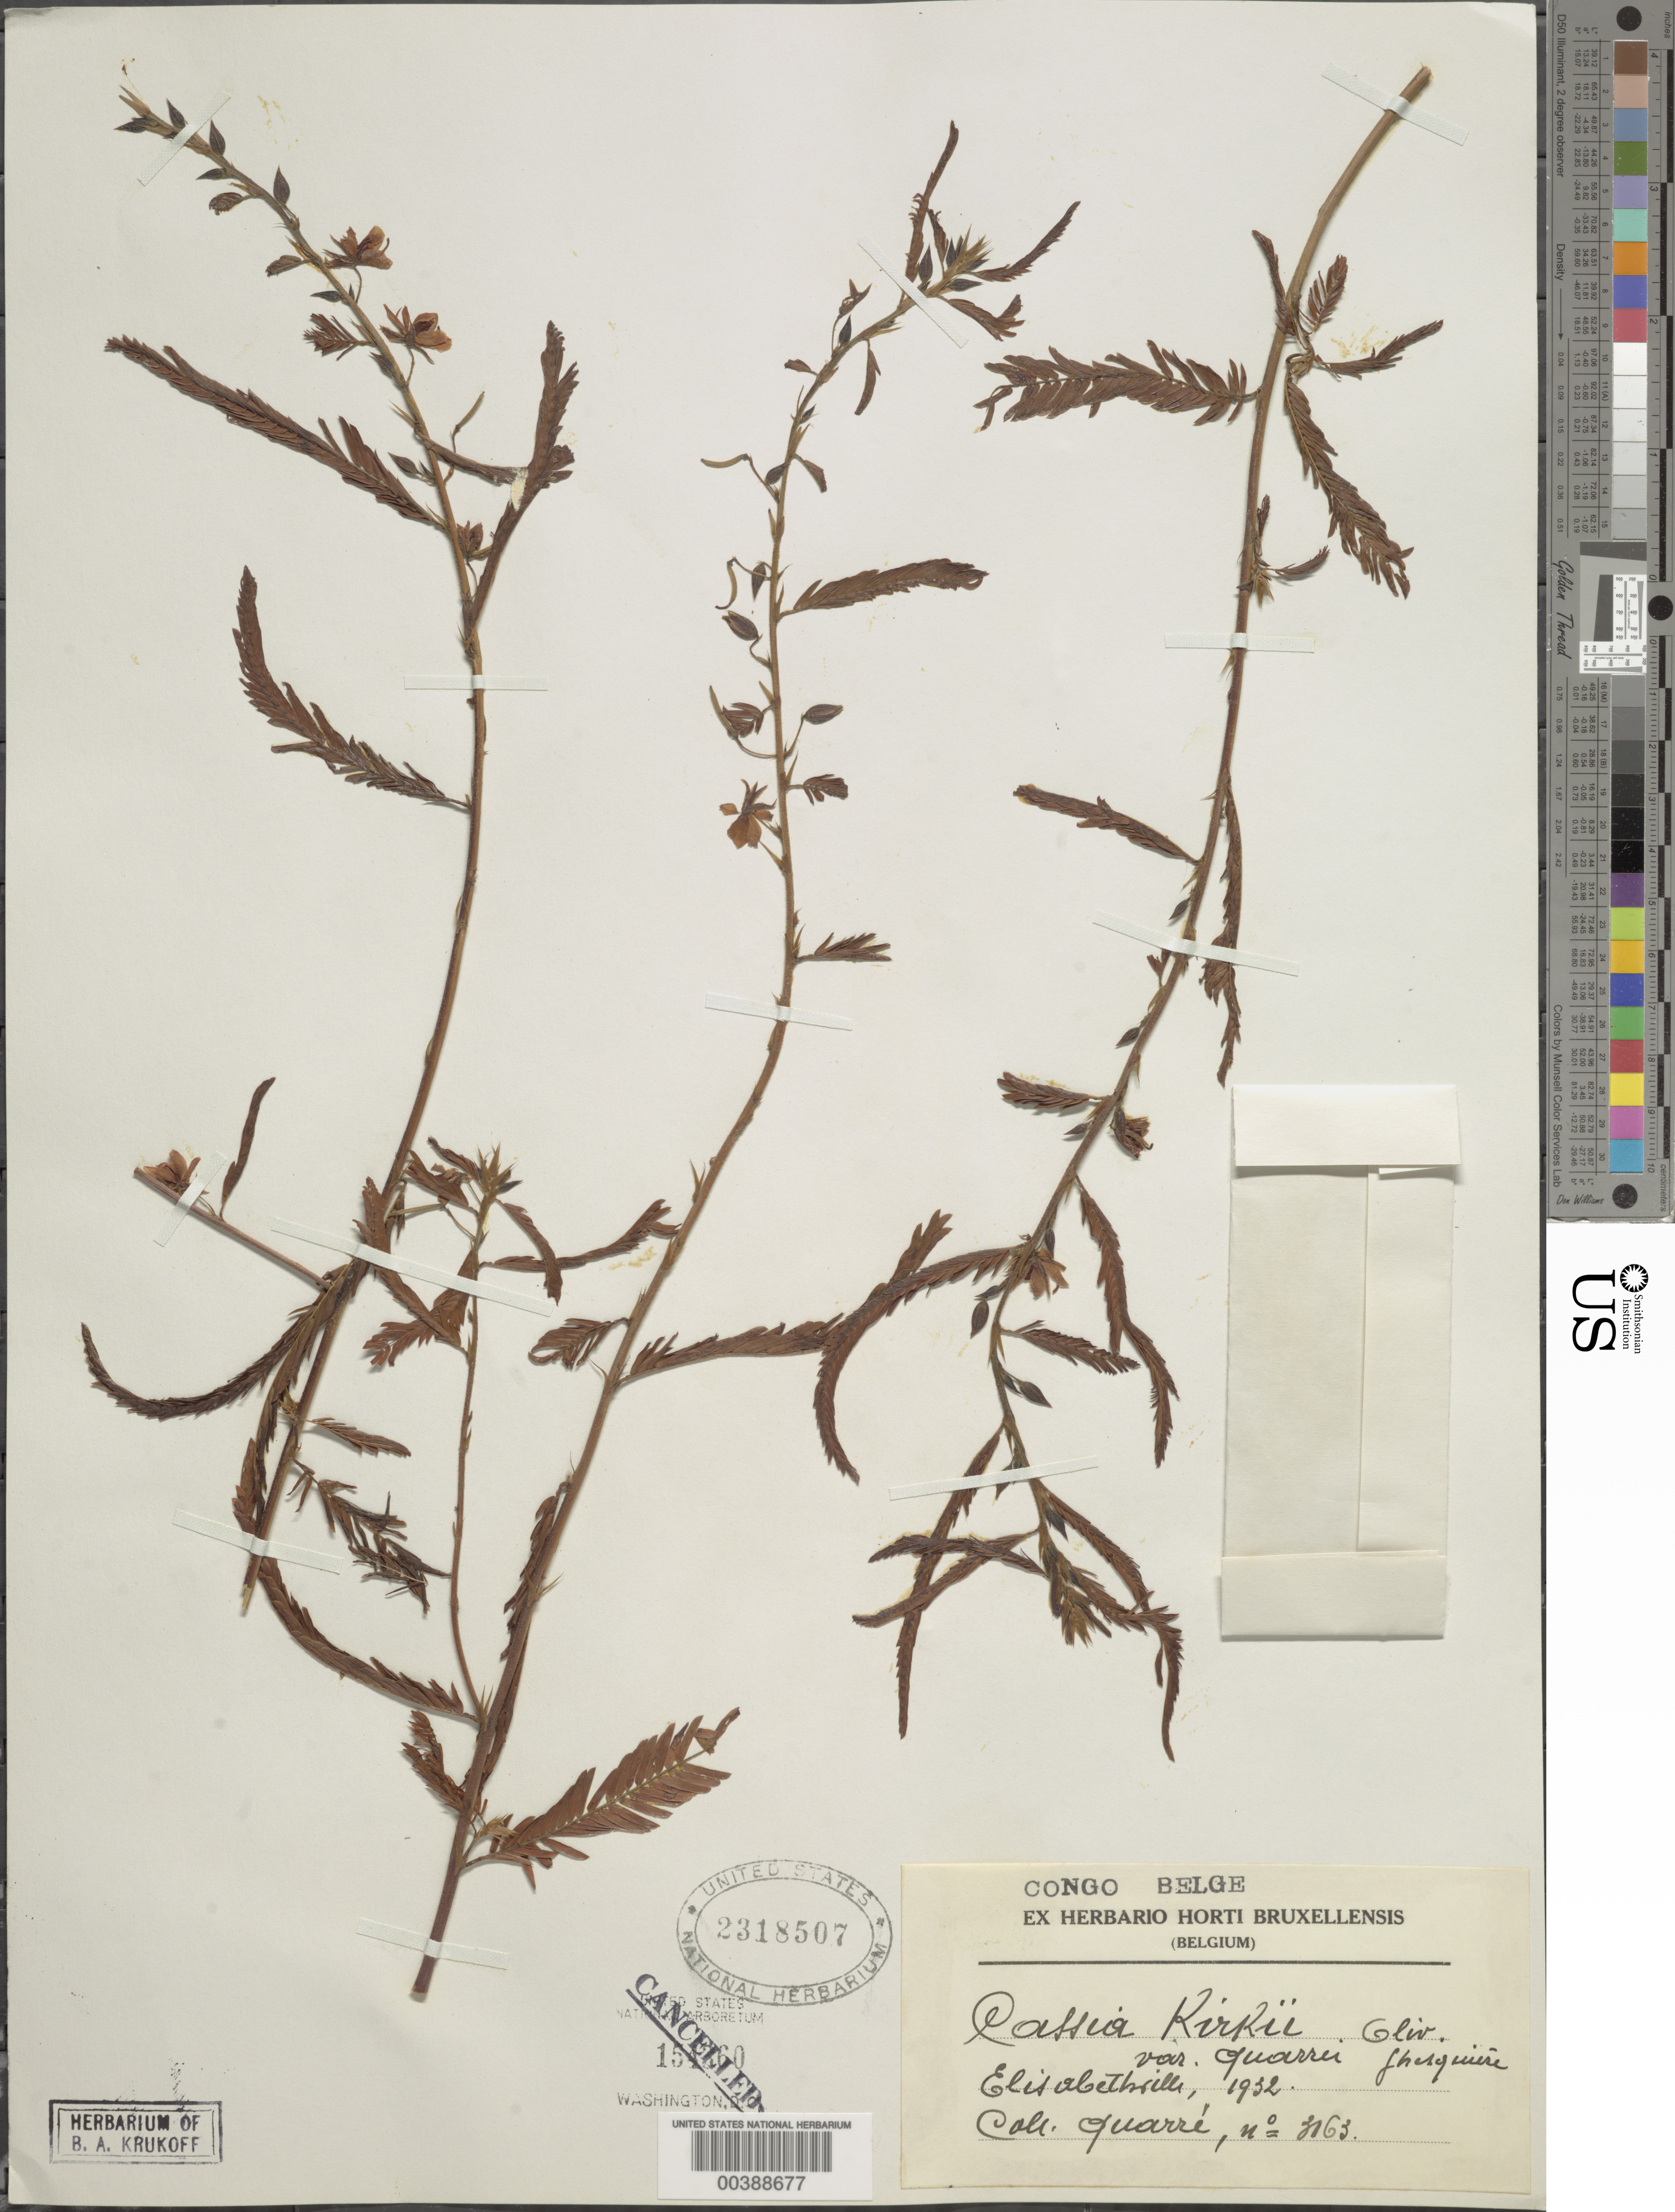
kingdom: Plantae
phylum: Tracheophyta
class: Magnoliopsida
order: Fabales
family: Fabaceae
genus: Chamaecrista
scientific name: Chamaecrista kirkii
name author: (Oliv.) Standl.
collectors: P. Quarre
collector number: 3163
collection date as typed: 1932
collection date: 1932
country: Congo, Democratic Republic of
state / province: Haut-Katanga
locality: Lubumbashi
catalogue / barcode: US 2318507